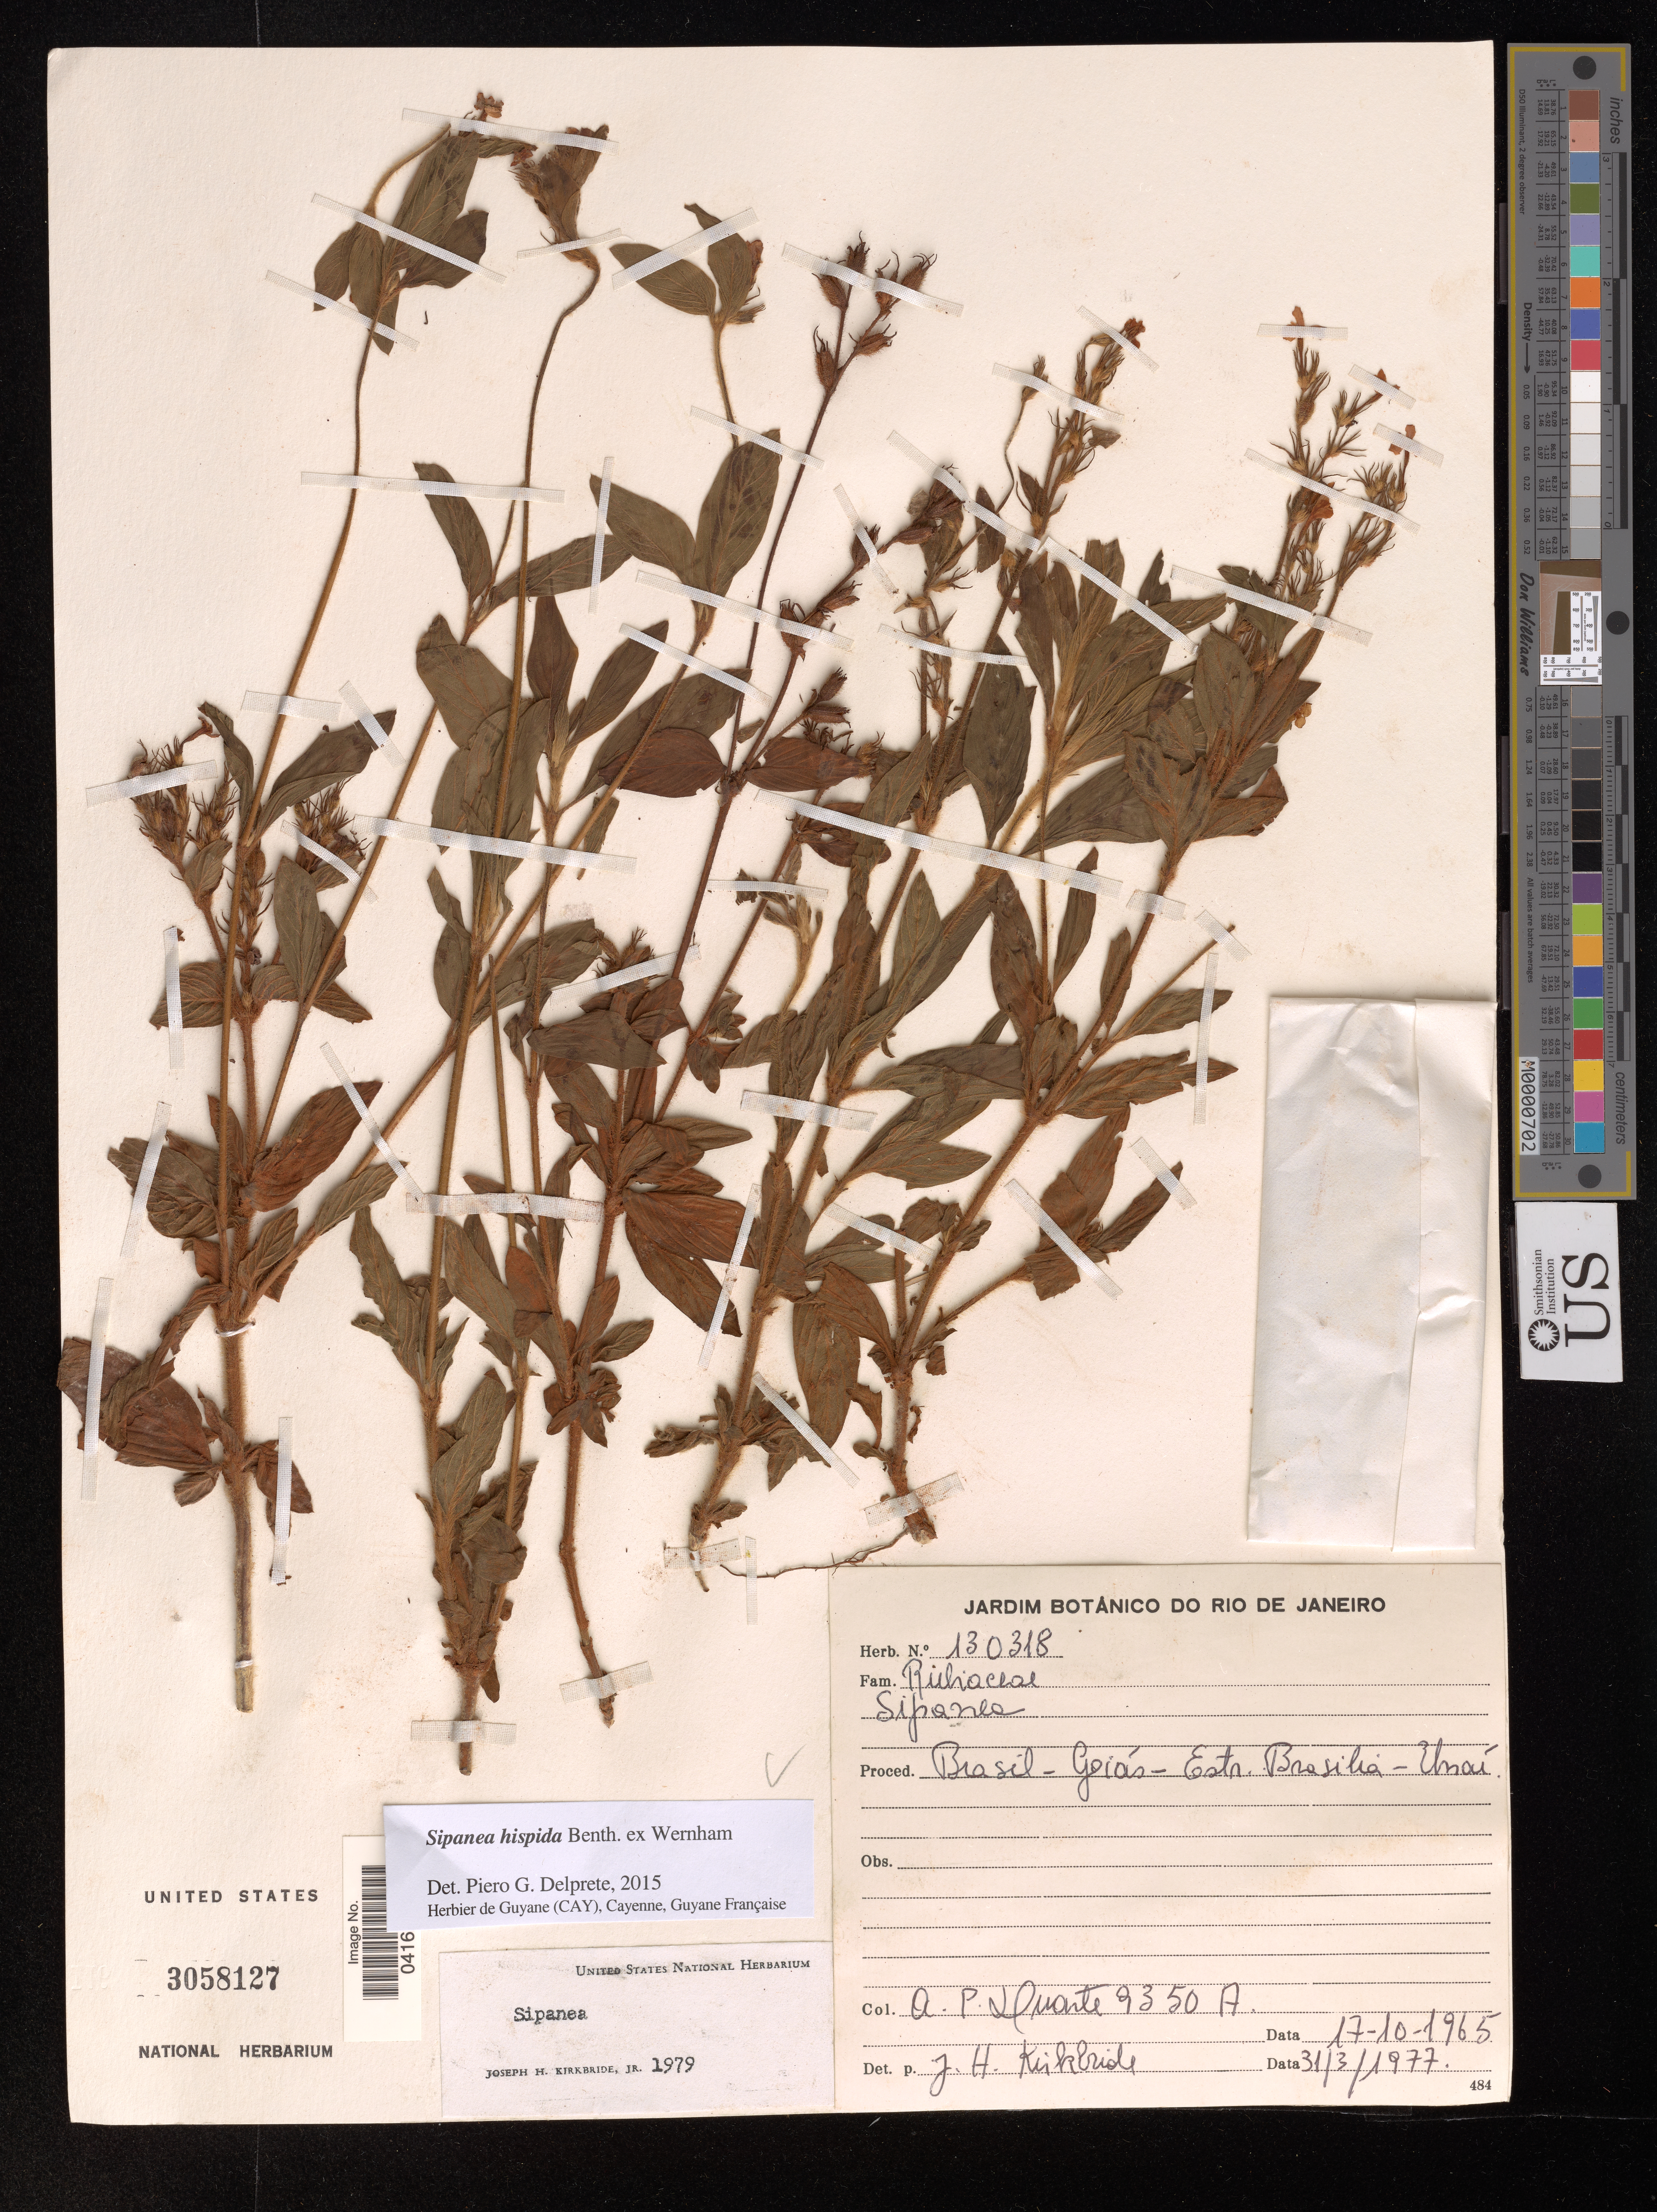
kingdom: Plantae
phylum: Tracheophyta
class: Magnoliopsida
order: Gentianales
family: Rubiaceae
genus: Sipanea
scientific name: Sipanea hispida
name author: Benth. ex Wernham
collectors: A. P. Duarte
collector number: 9350A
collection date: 1965-10-17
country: Brazil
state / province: Goiás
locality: Estr. Brasilia - Unaí.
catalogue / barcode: US 3058127